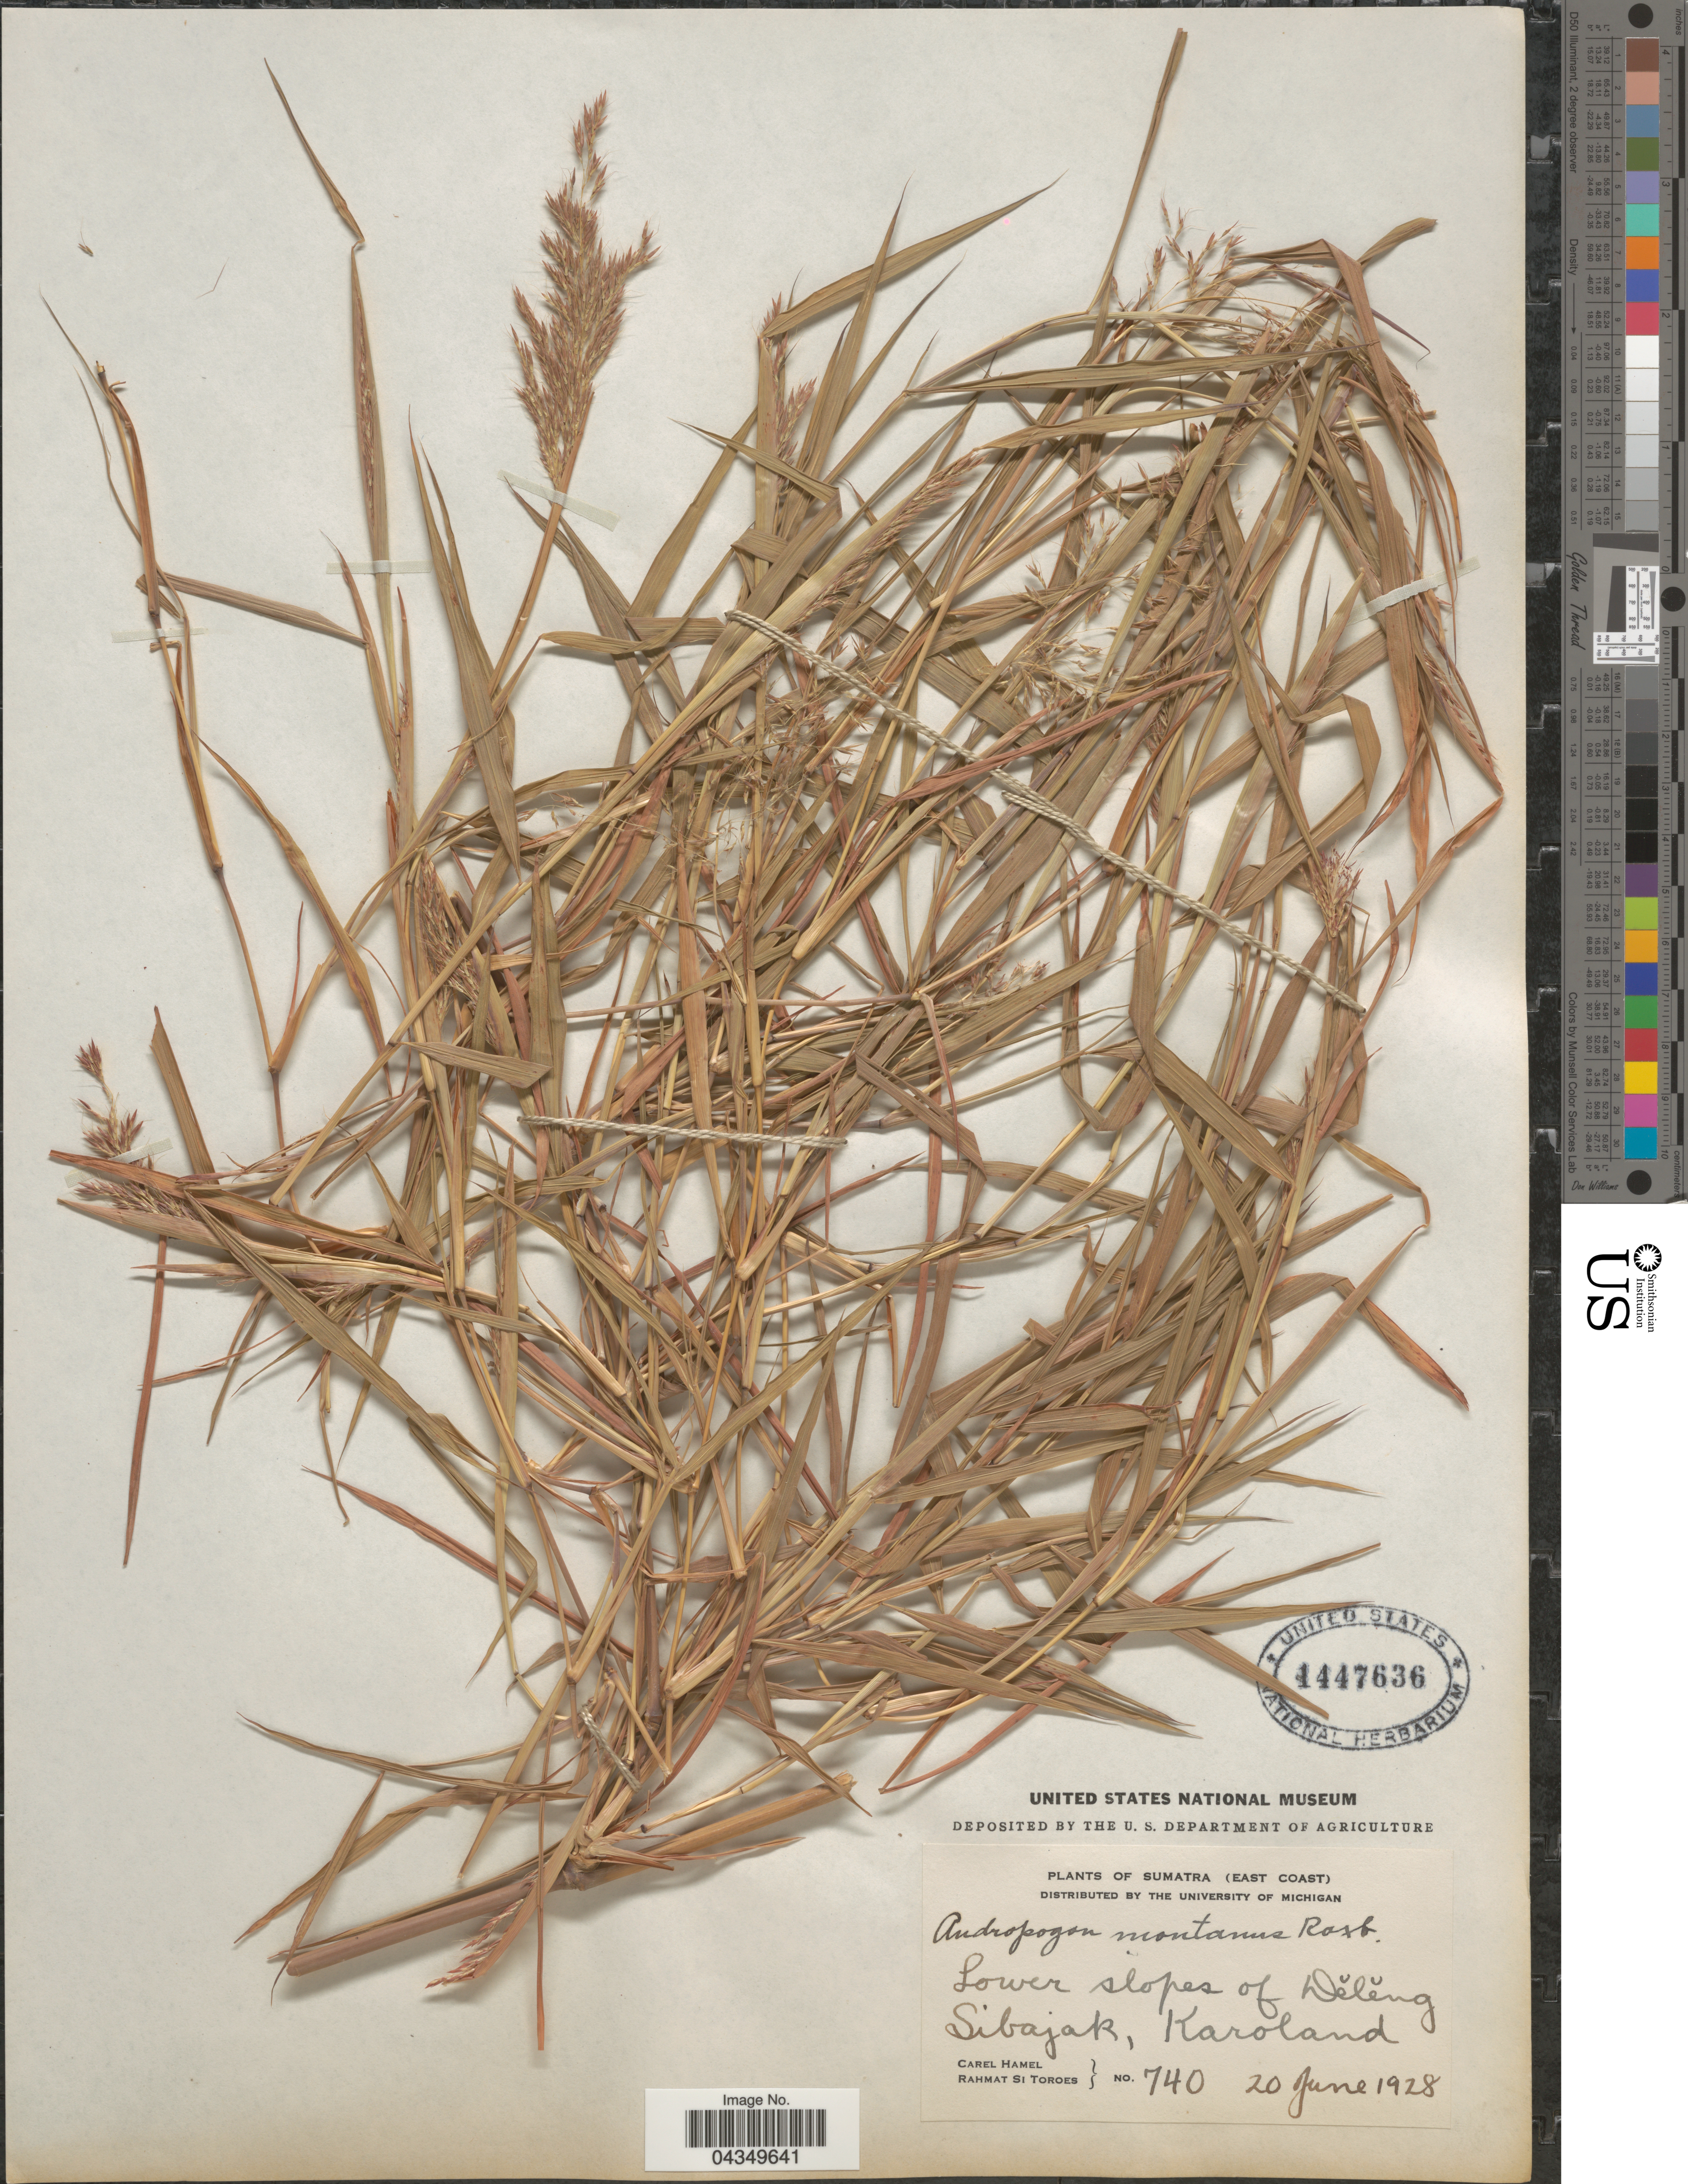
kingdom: Plantae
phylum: Tracheophyta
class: Liliopsida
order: Poales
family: Poaceae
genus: Capillipedium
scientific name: Capillipedium assimile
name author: (Steud.) A. Camus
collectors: C. Hamel & Rahmat Si Boeea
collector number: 740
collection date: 1928-06-20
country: Indonesia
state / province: Sumatra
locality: (East Coast). Lower slopes of Dĕlĕng Sibajak, Karoland.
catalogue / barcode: US 1447636